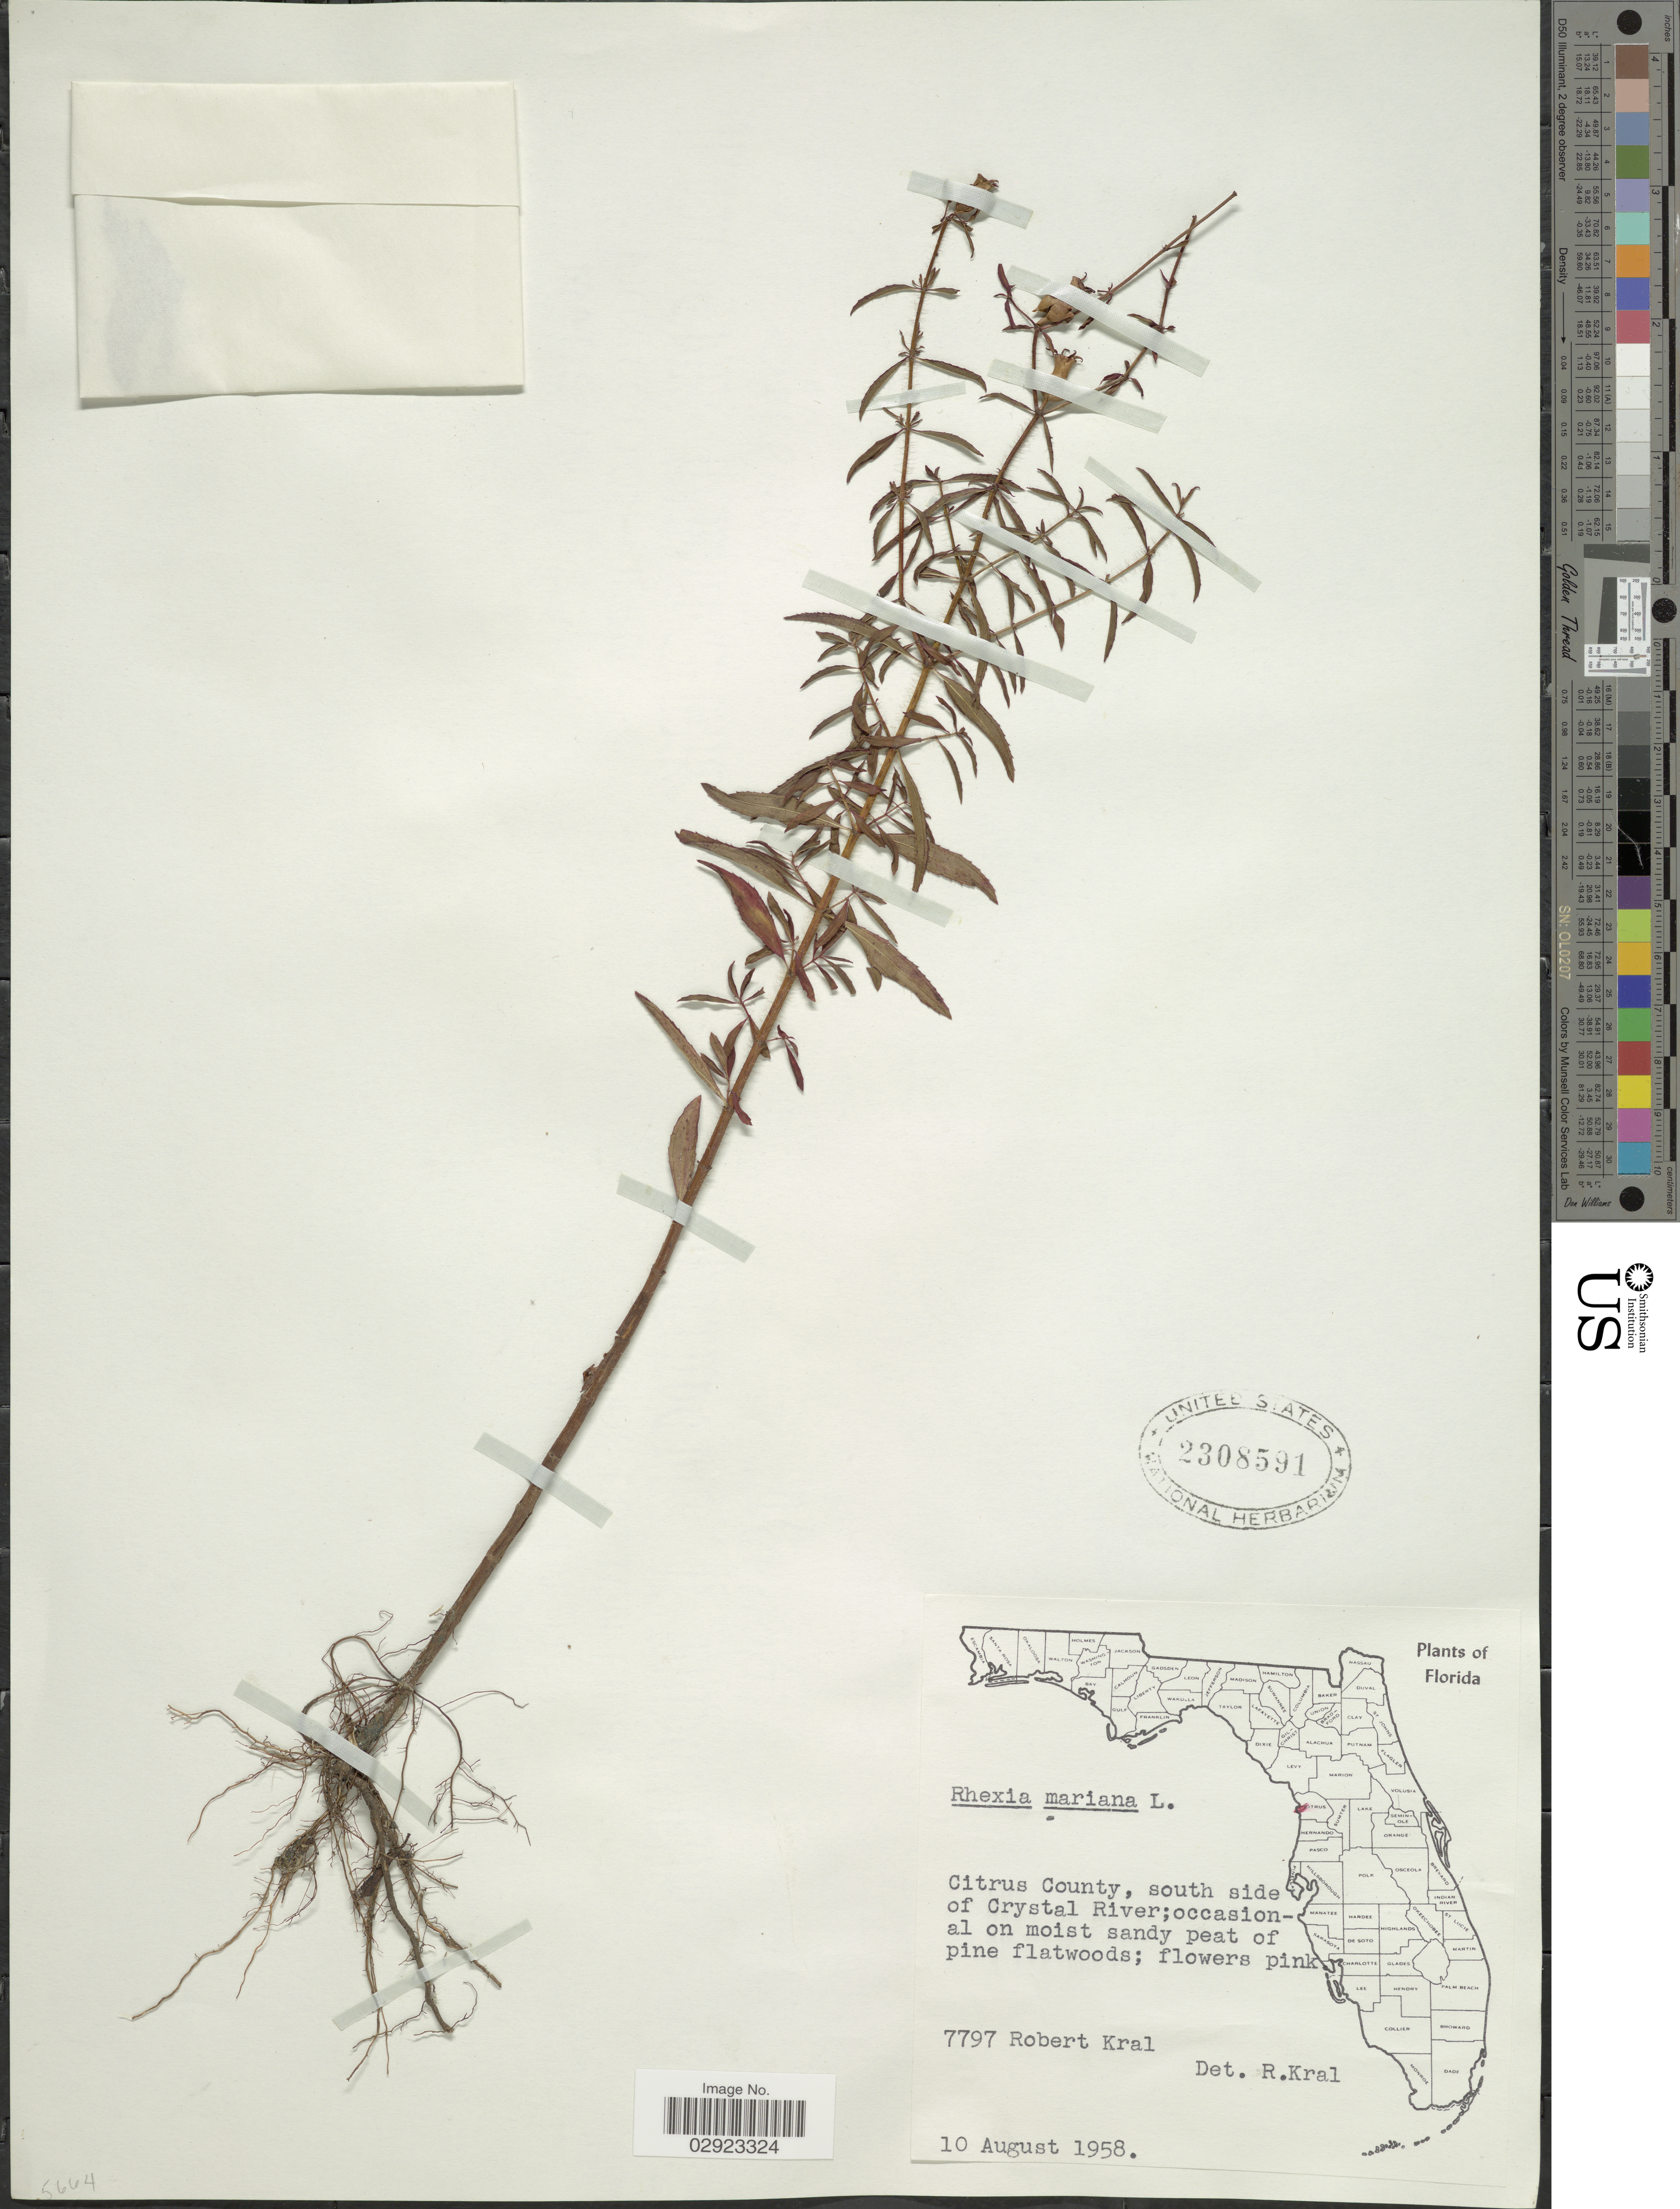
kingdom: Plantae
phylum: Tracheophyta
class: Magnoliopsida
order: Myrtales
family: Melastomataceae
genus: Rhexia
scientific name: Rhexia mariana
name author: L.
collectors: R. Kral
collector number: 7797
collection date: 1958-08-10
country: United States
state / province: Florida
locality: Citrus County, south side of Crystal River.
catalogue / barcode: US 2308591